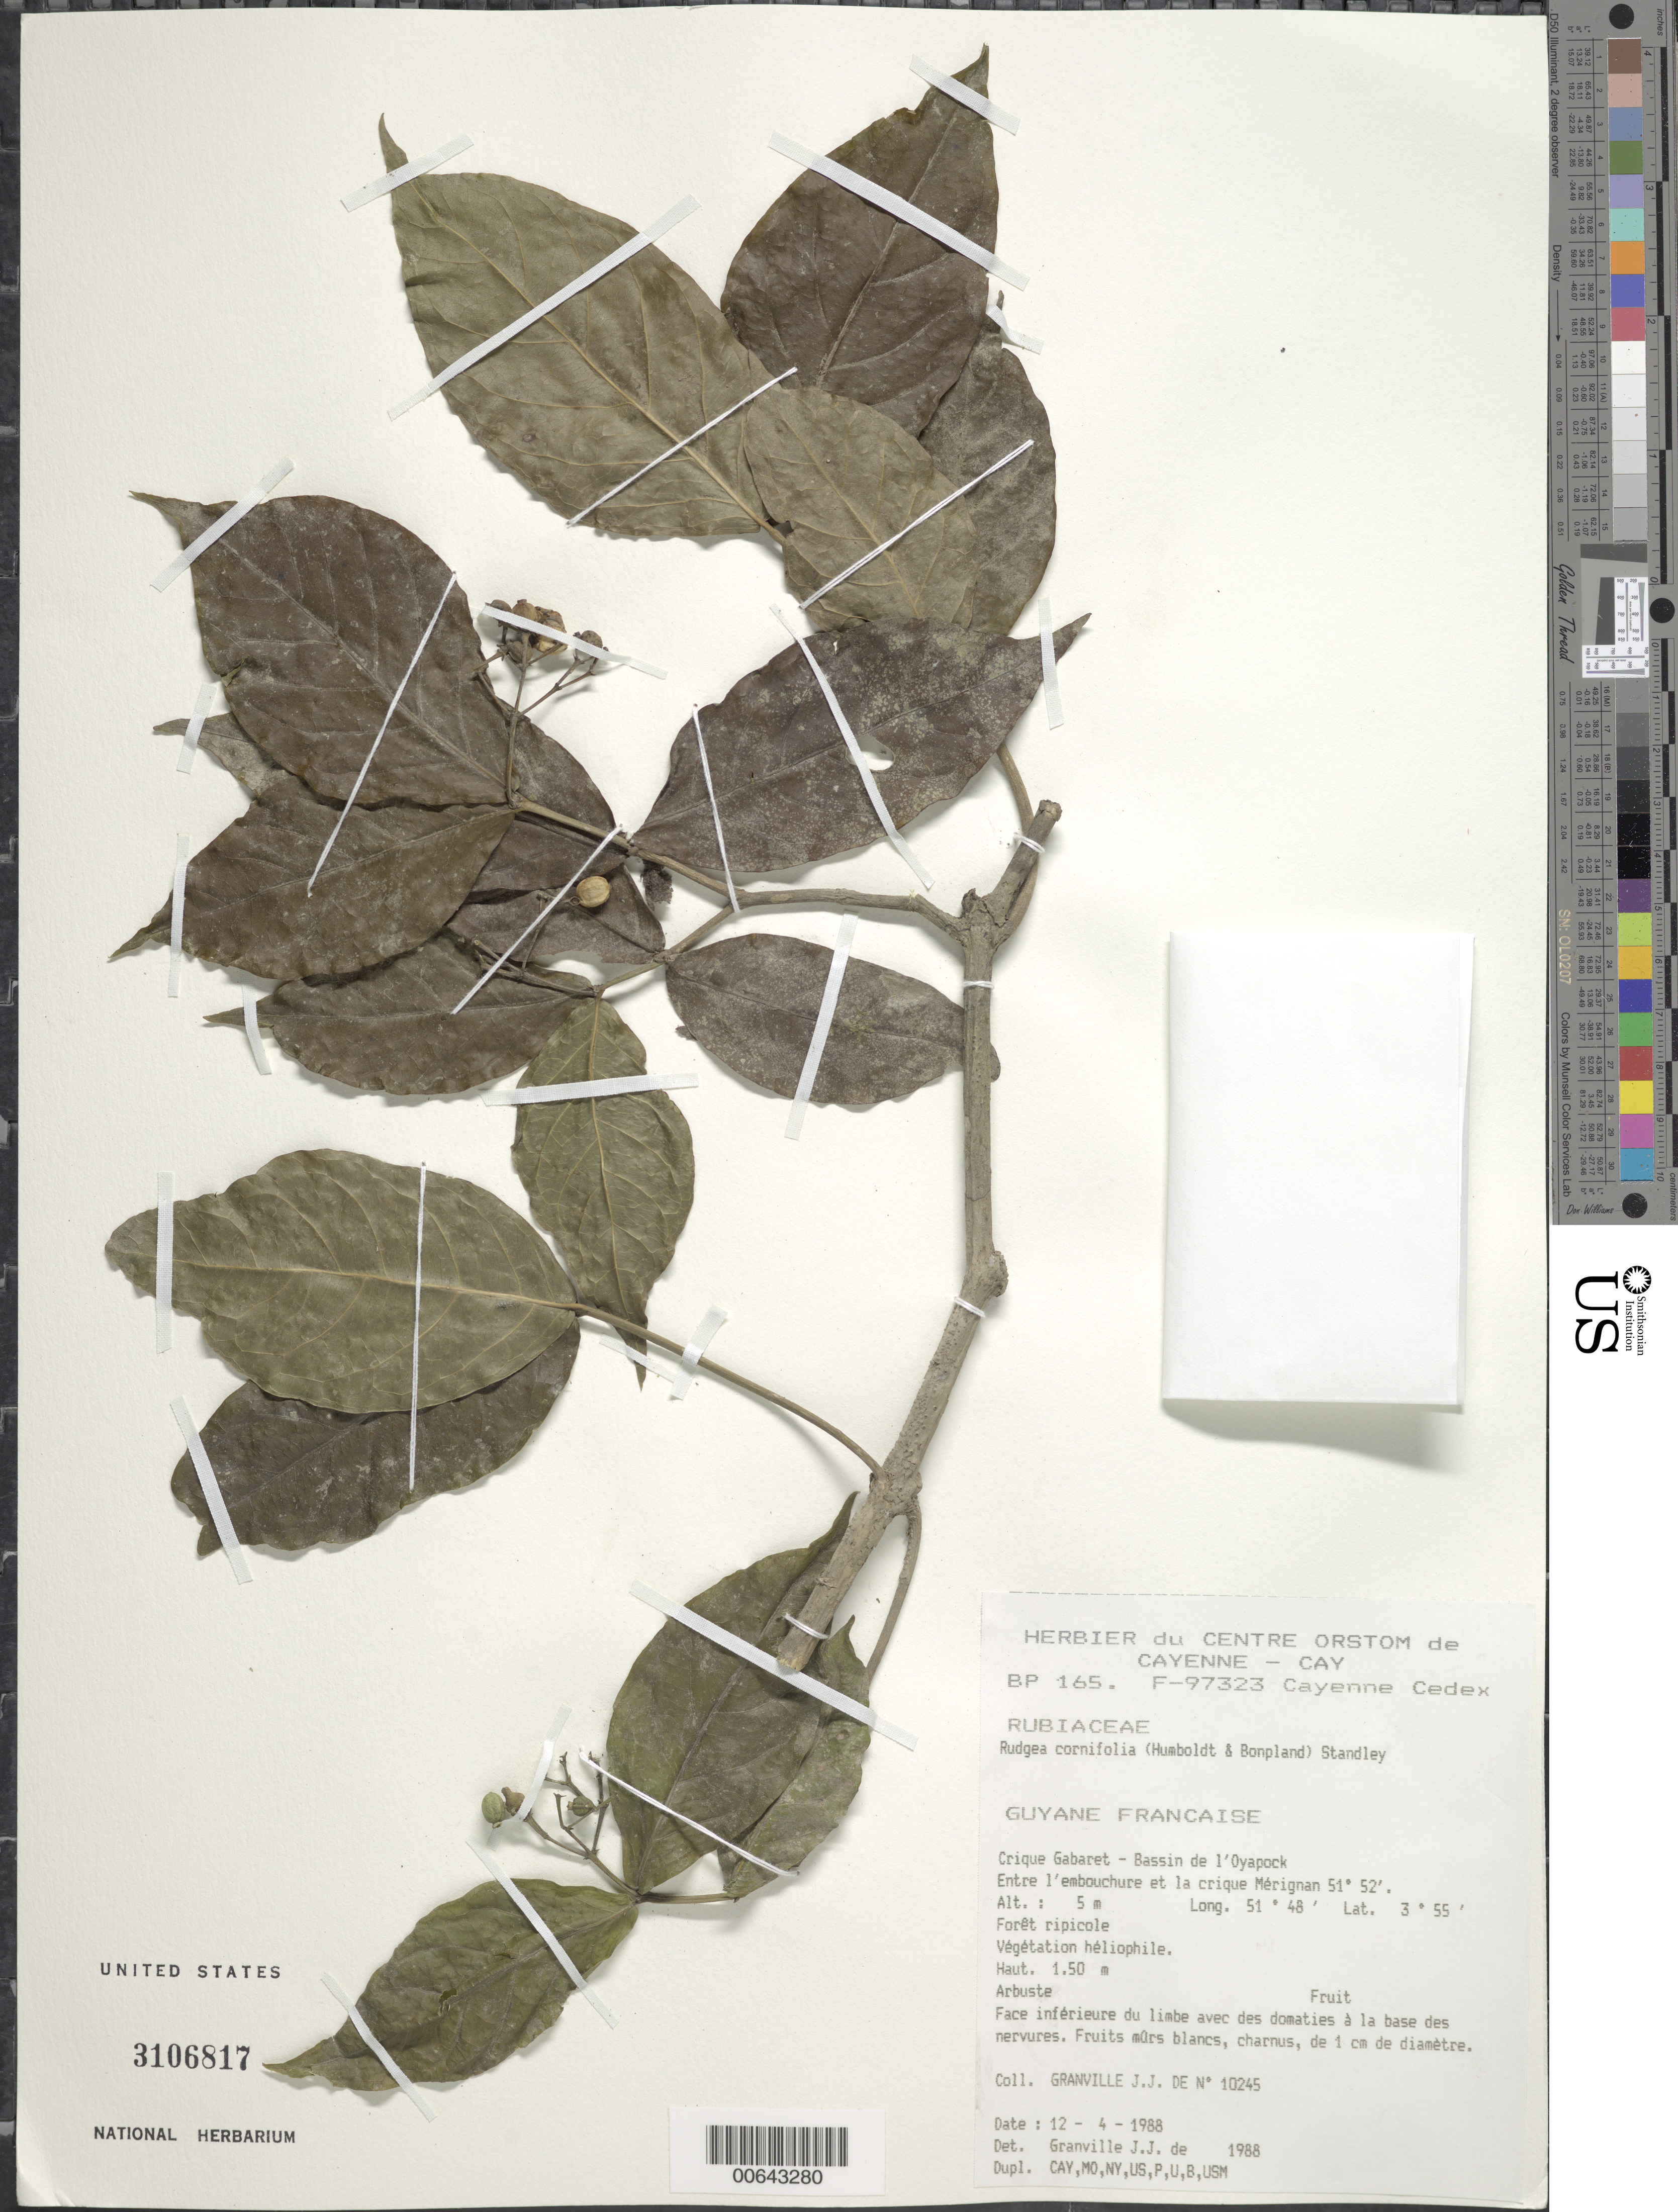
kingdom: Plantae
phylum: Tracheophyta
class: Magnoliopsida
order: Gentianales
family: Rubiaceae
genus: Rudgea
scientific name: Rudgea cornifolia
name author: (Kunth) Standl.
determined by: Granville, J. J. de, (CAY), Institut de Recherche pour le Developpement (IRD) (FRENCH GUIANA)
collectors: J.-J. de Granville et al.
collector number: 10245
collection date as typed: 12-Apr-88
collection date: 1988-04-12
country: French Guiana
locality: Crique Gabaret, Bassin de l'Oyapock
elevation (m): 5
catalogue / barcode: US 3106817